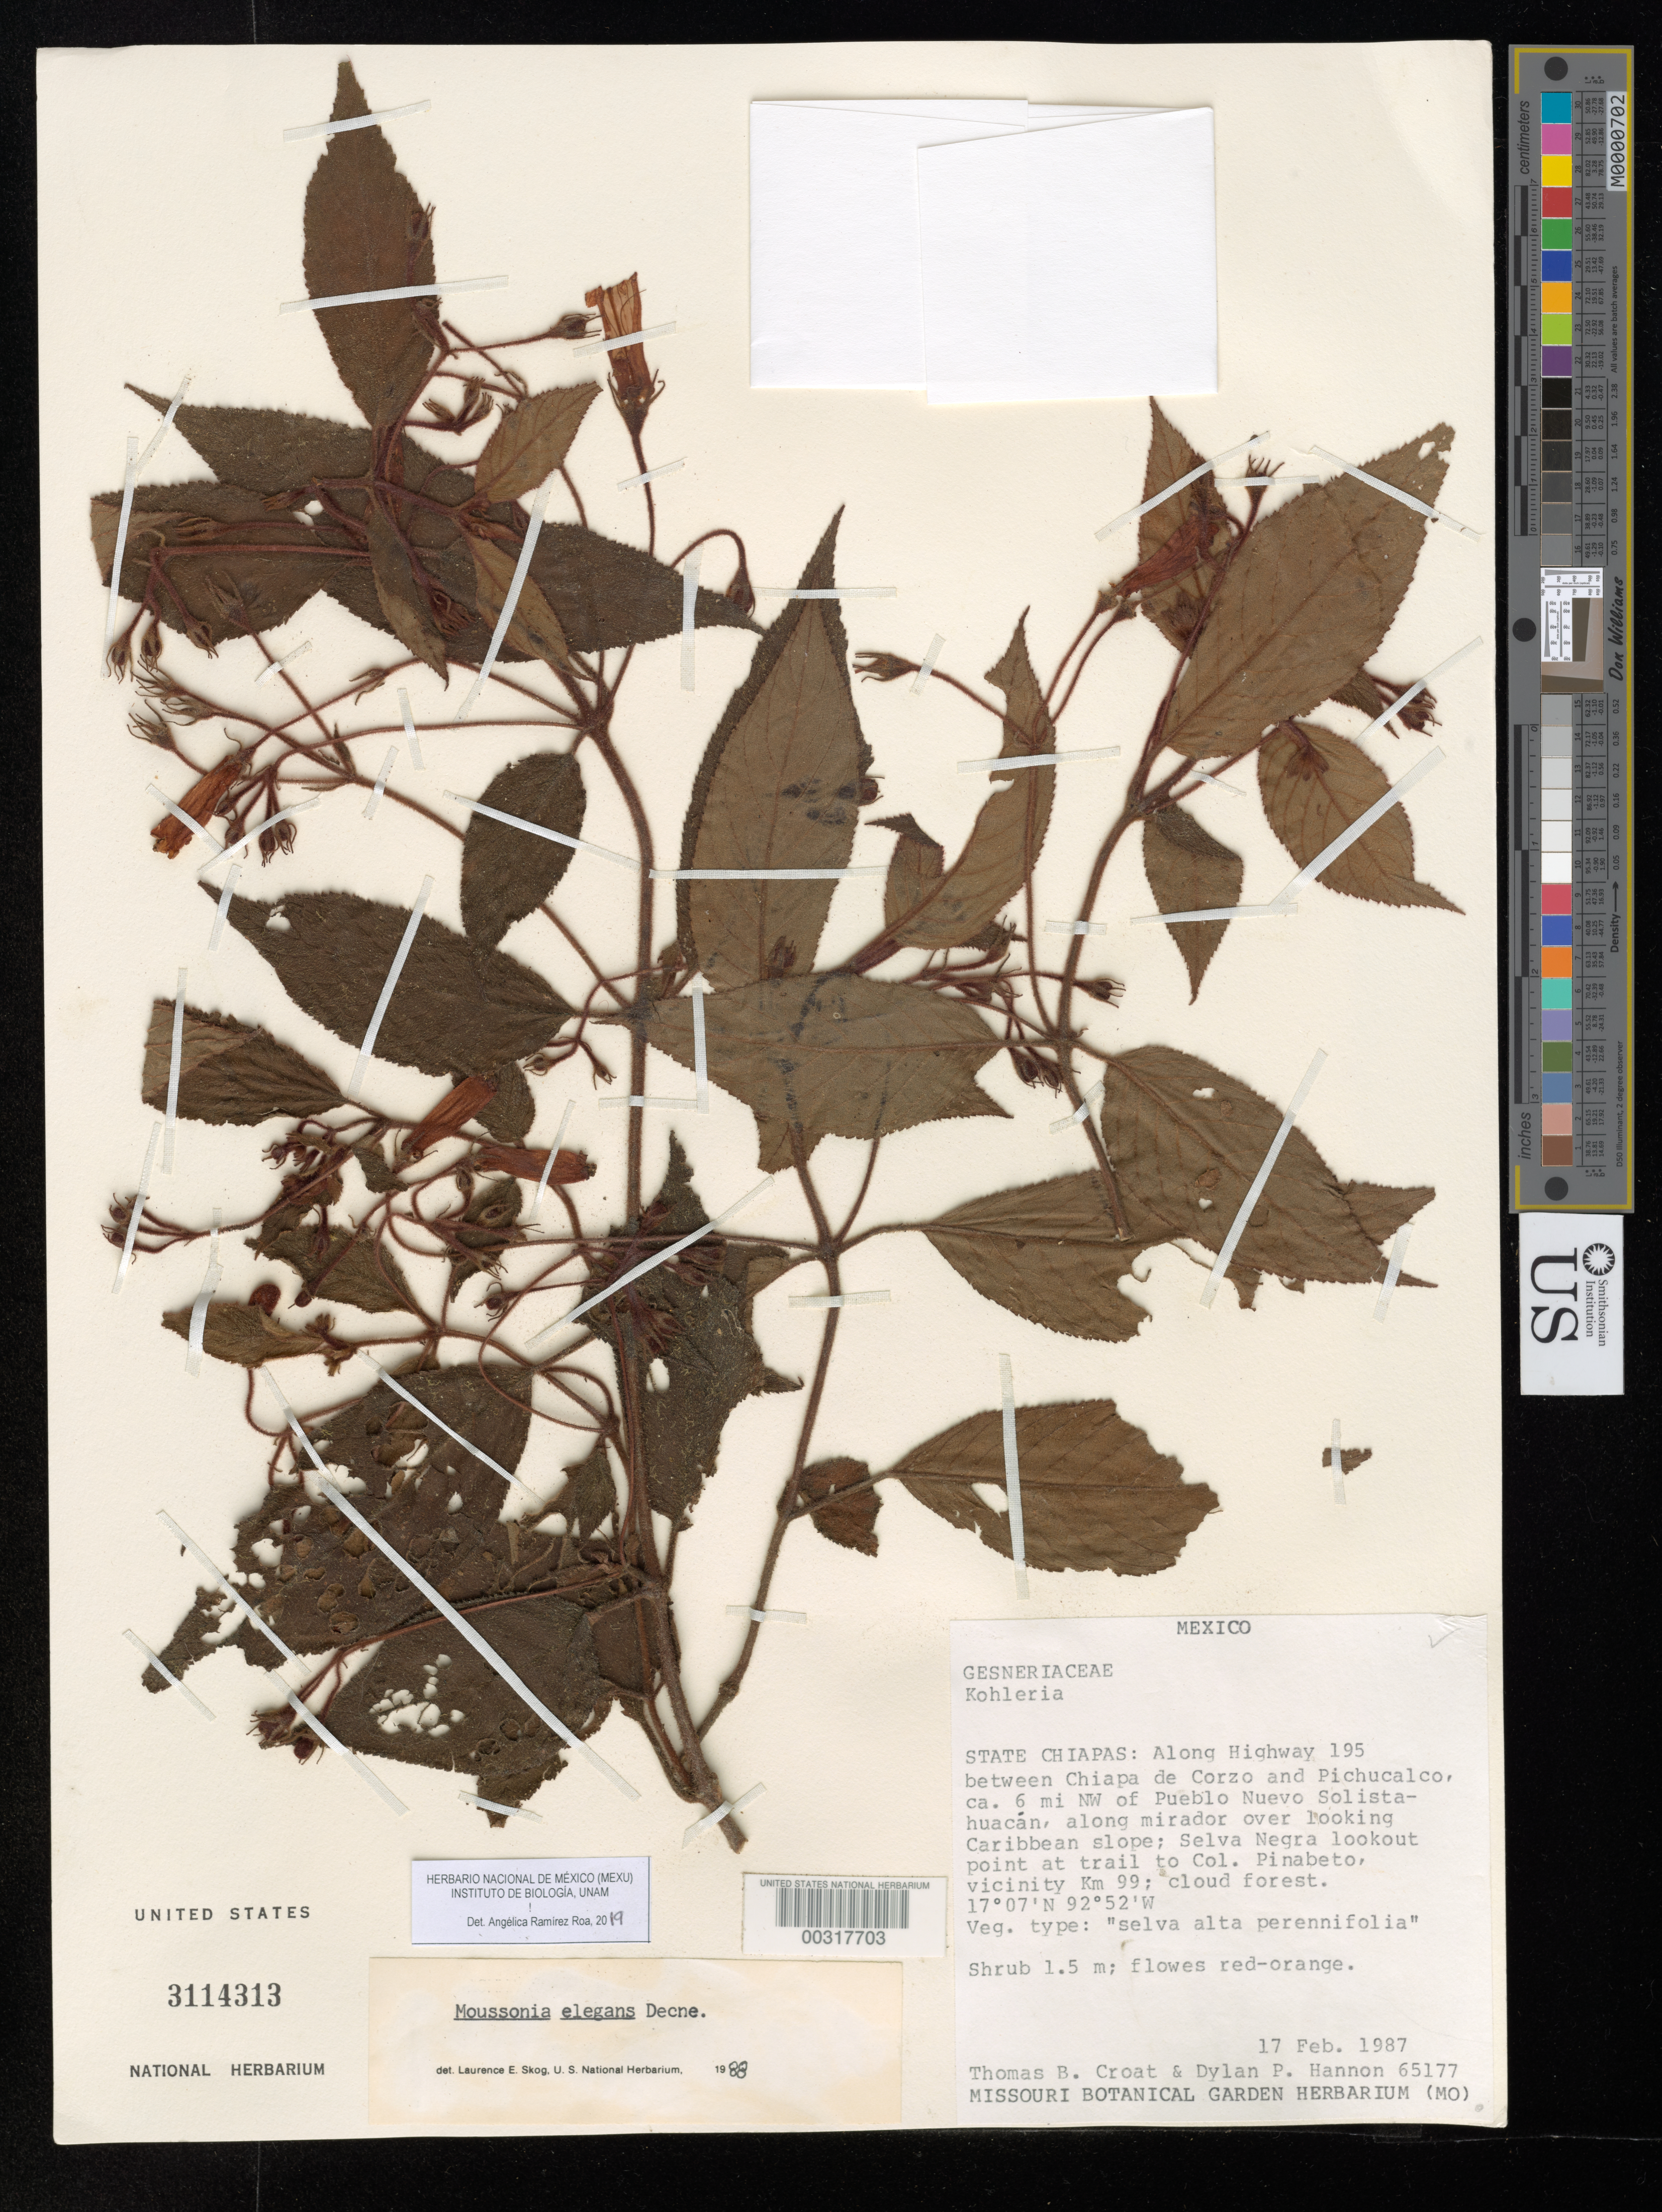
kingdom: Plantae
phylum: Tracheophyta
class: Magnoliopsida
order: Lamiales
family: Gesneriaceae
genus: Moussonia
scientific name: Moussonia elegans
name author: Decne.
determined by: Ramírez-Roa, A.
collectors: T. B. Croat & D. Hannon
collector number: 65177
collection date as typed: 17 Feb 1987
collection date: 1987-02-17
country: Mexico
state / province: Chiapas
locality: Along highway 195 between Chiapa de Corzo and Pichucalco, ca 6 mi NW of Pueblo Nuevo Solistahuacan, ...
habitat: cloud forest. "selva alta perennifolia"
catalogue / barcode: US 3114313